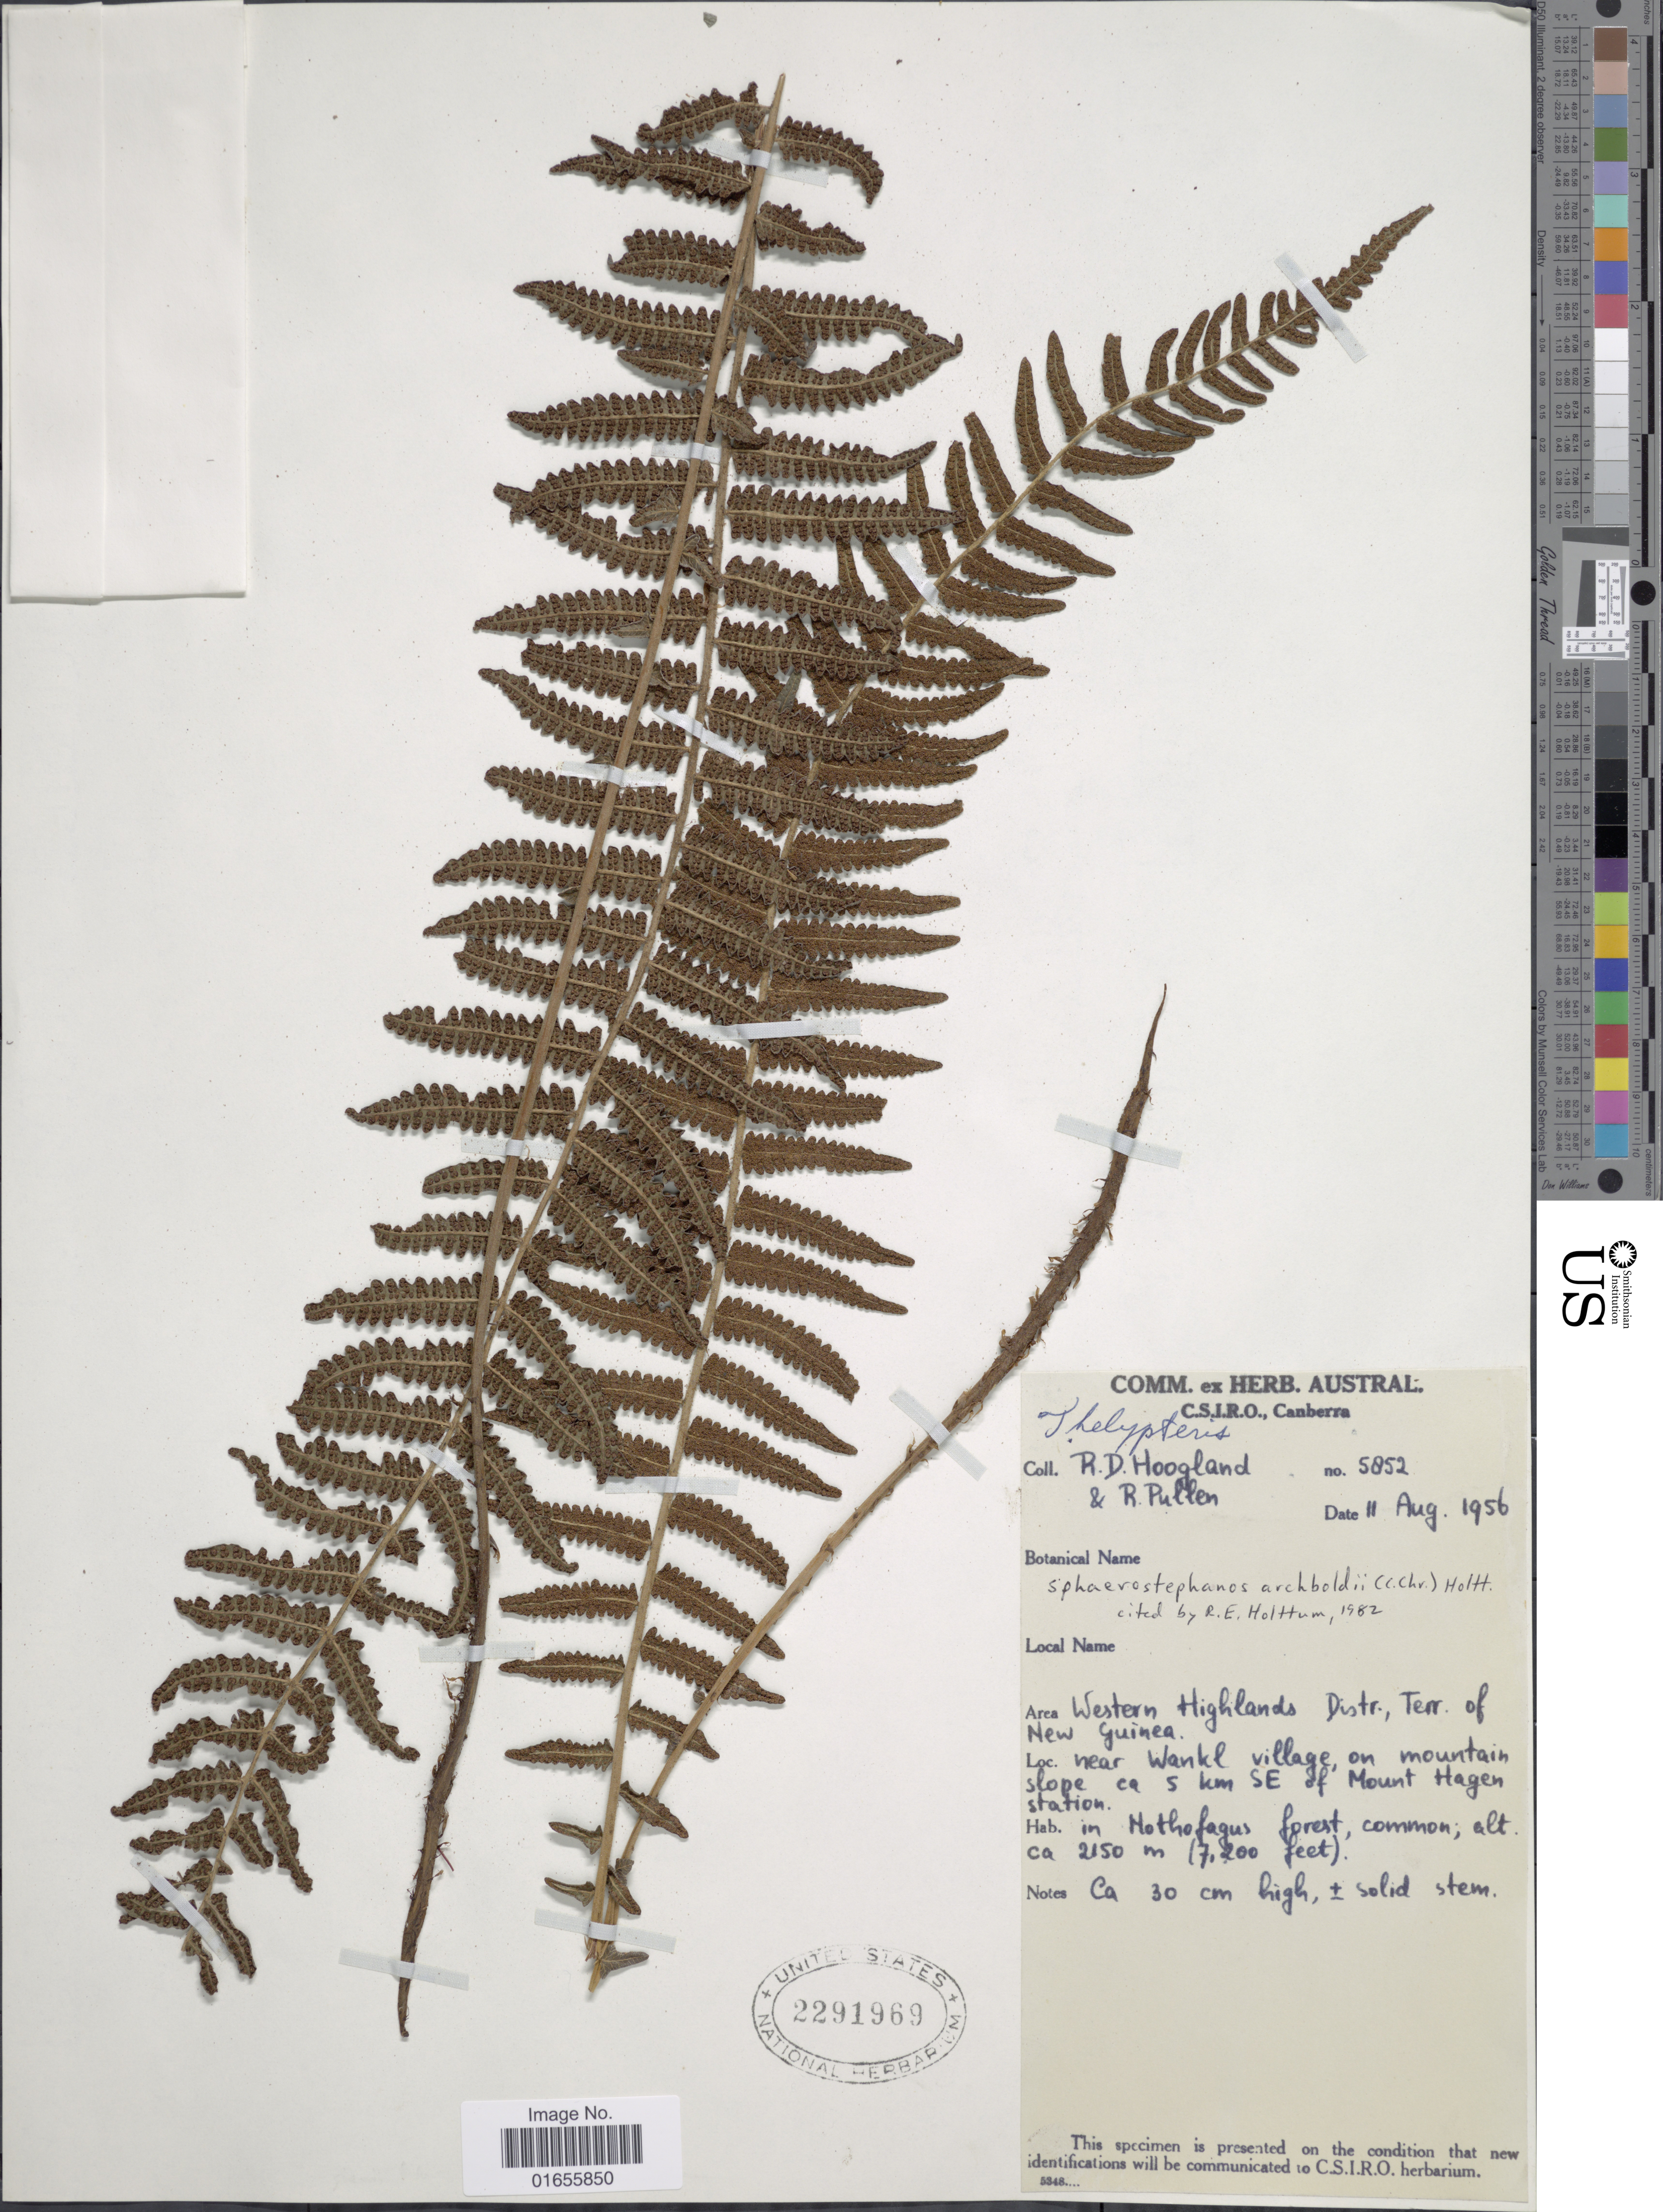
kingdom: Plantae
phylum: Tracheophyta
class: Polypodiopsida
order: Polypodiales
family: Thelypteridaceae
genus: Plesioneuron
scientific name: Plesioneuron archboldiae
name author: (Copel.) Holttum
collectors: R. D. Hoogland & R. Pullen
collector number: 5852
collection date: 1956-08-11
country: Papua New Guinea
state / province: Western Highlands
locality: Western Highlands, Distr. Terr of New Guinea. Near Wankl village on mountain slope ca 5 km SE of Mount Hagen station [interpreted]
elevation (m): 2150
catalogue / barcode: US 2291969